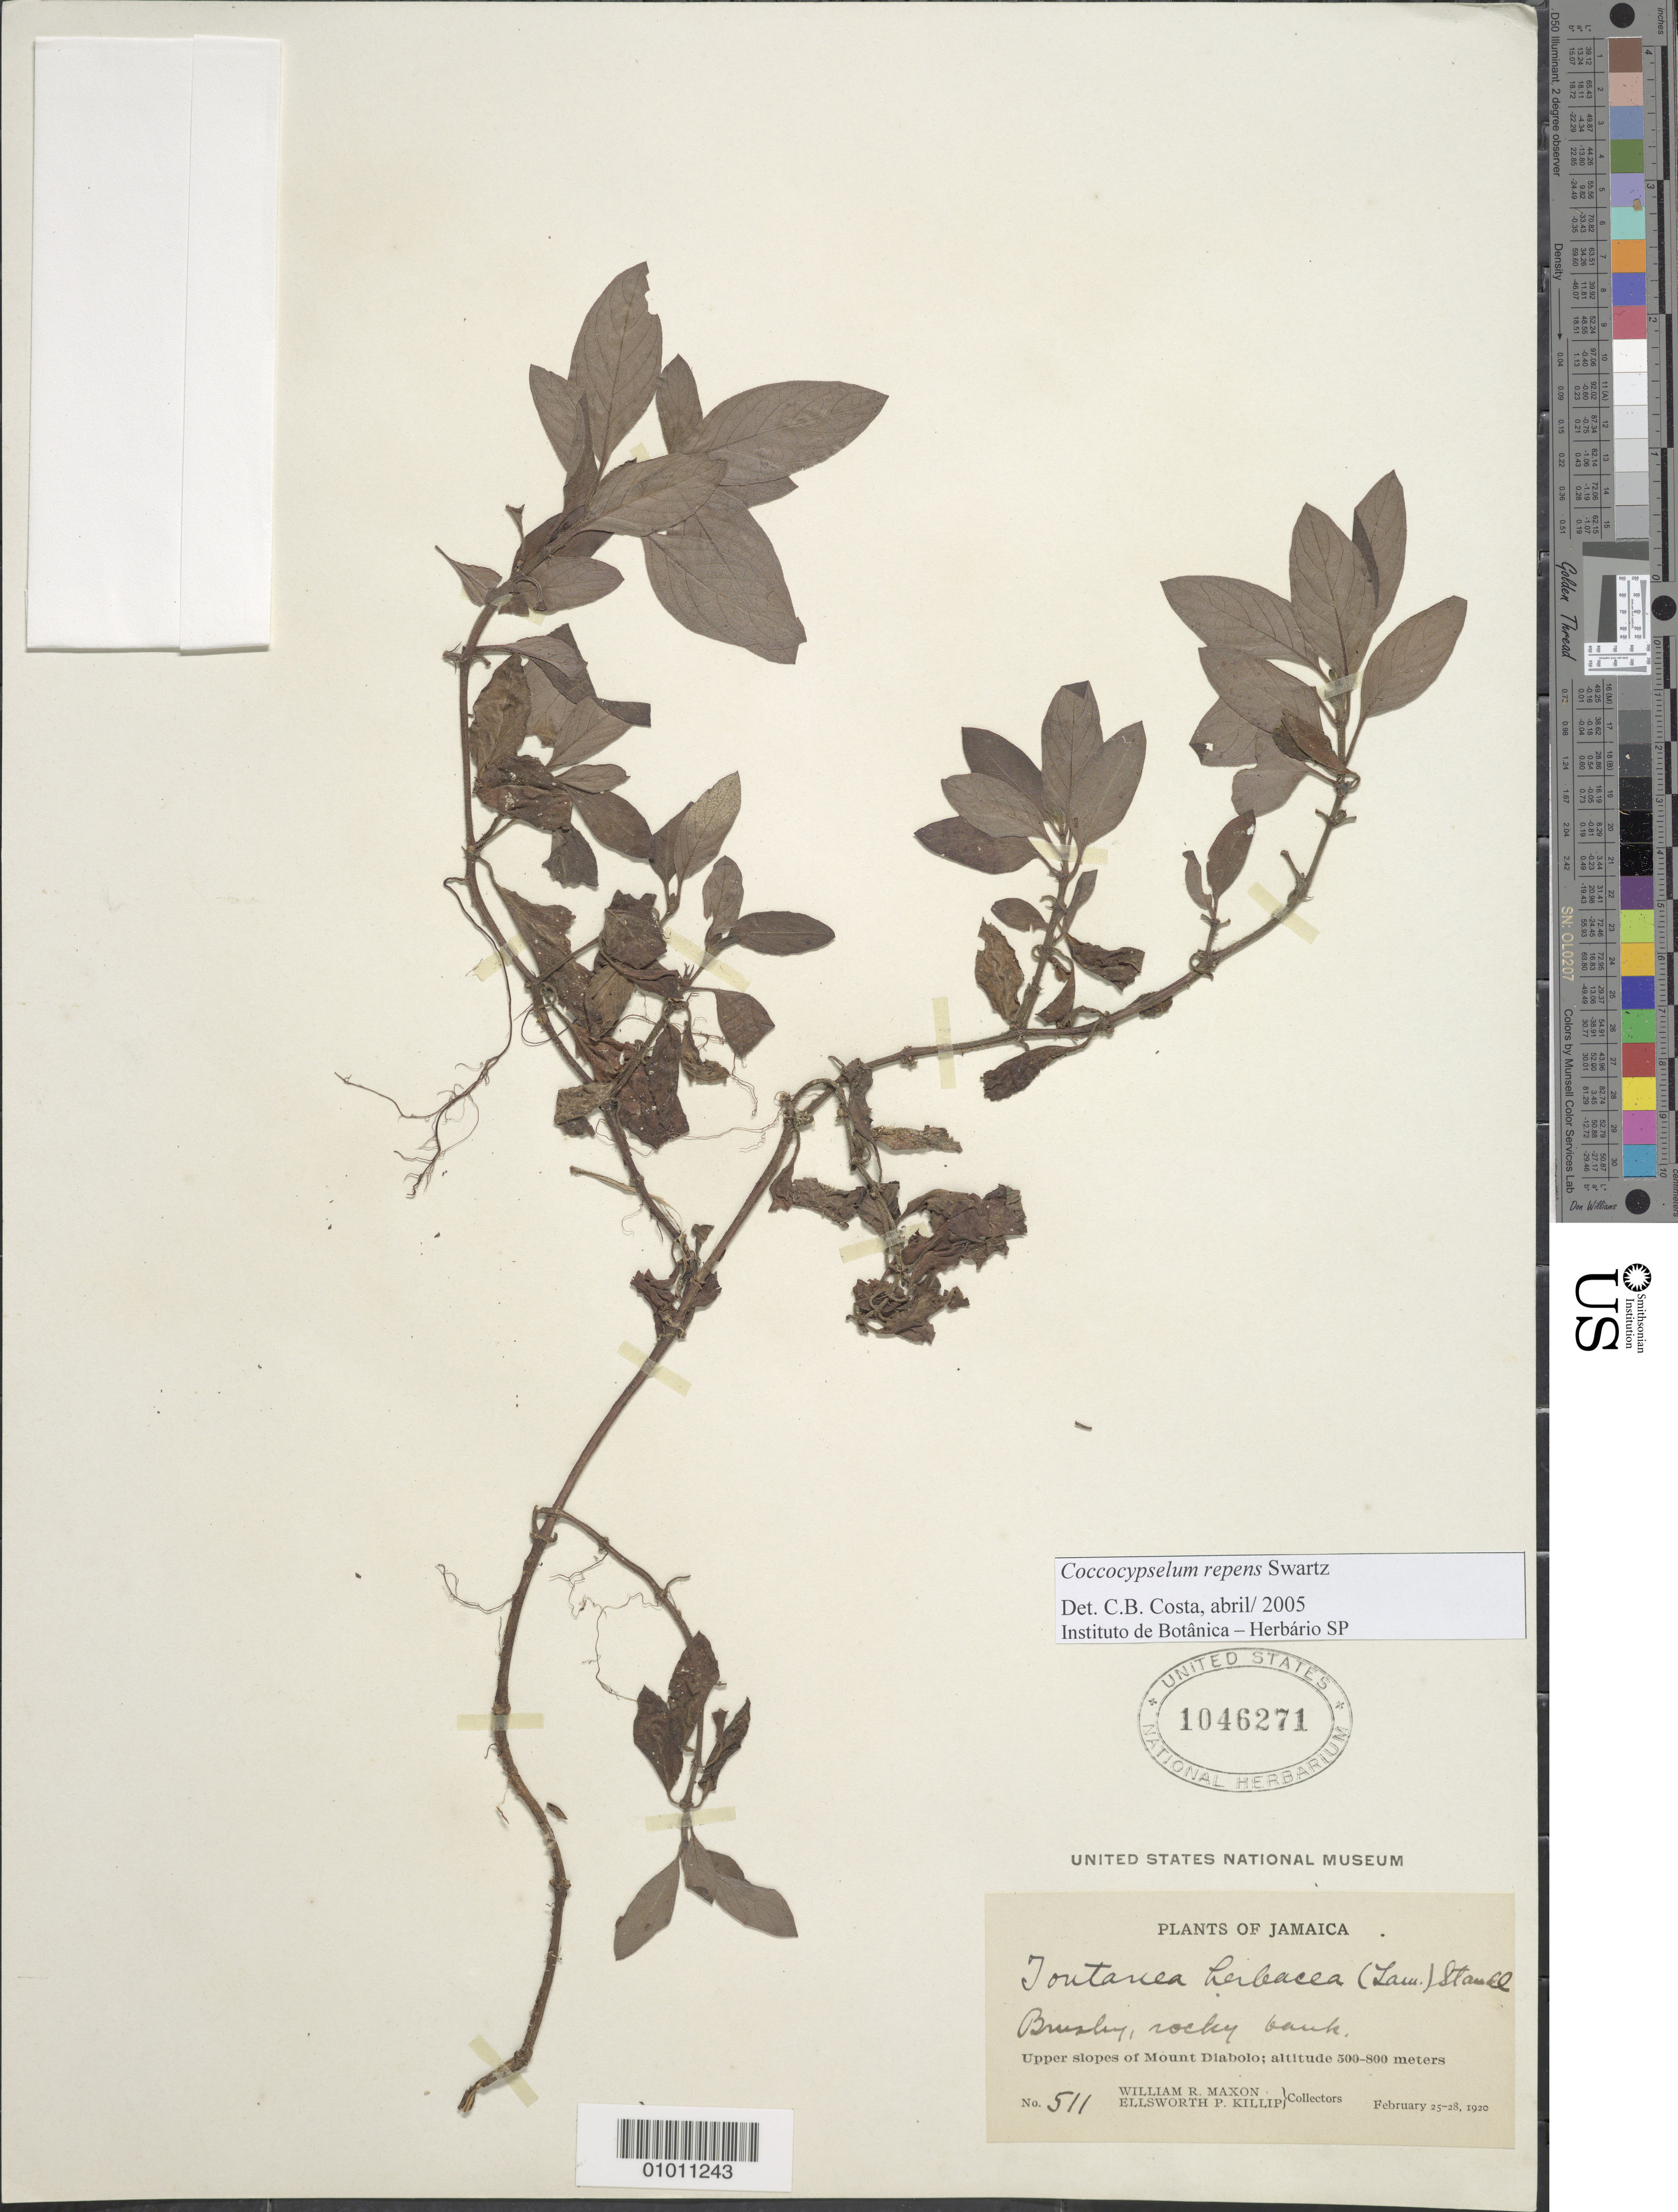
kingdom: Plantae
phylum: Tracheophyta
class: Magnoliopsida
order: Gentianales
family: Rubiaceae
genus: Coccocypselum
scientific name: Coccocypselum repens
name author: Sw.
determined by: Costa, C. B.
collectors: W. R. Maxon & E. P. Killip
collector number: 511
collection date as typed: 25 Feb 1920 to 28 Feb 1920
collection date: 1920-02-25/1920-02-28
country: Jamaica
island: Jamaica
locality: Mount Diabolo, upper slopes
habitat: Brushy, rocky bank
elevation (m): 500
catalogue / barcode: US 1046271